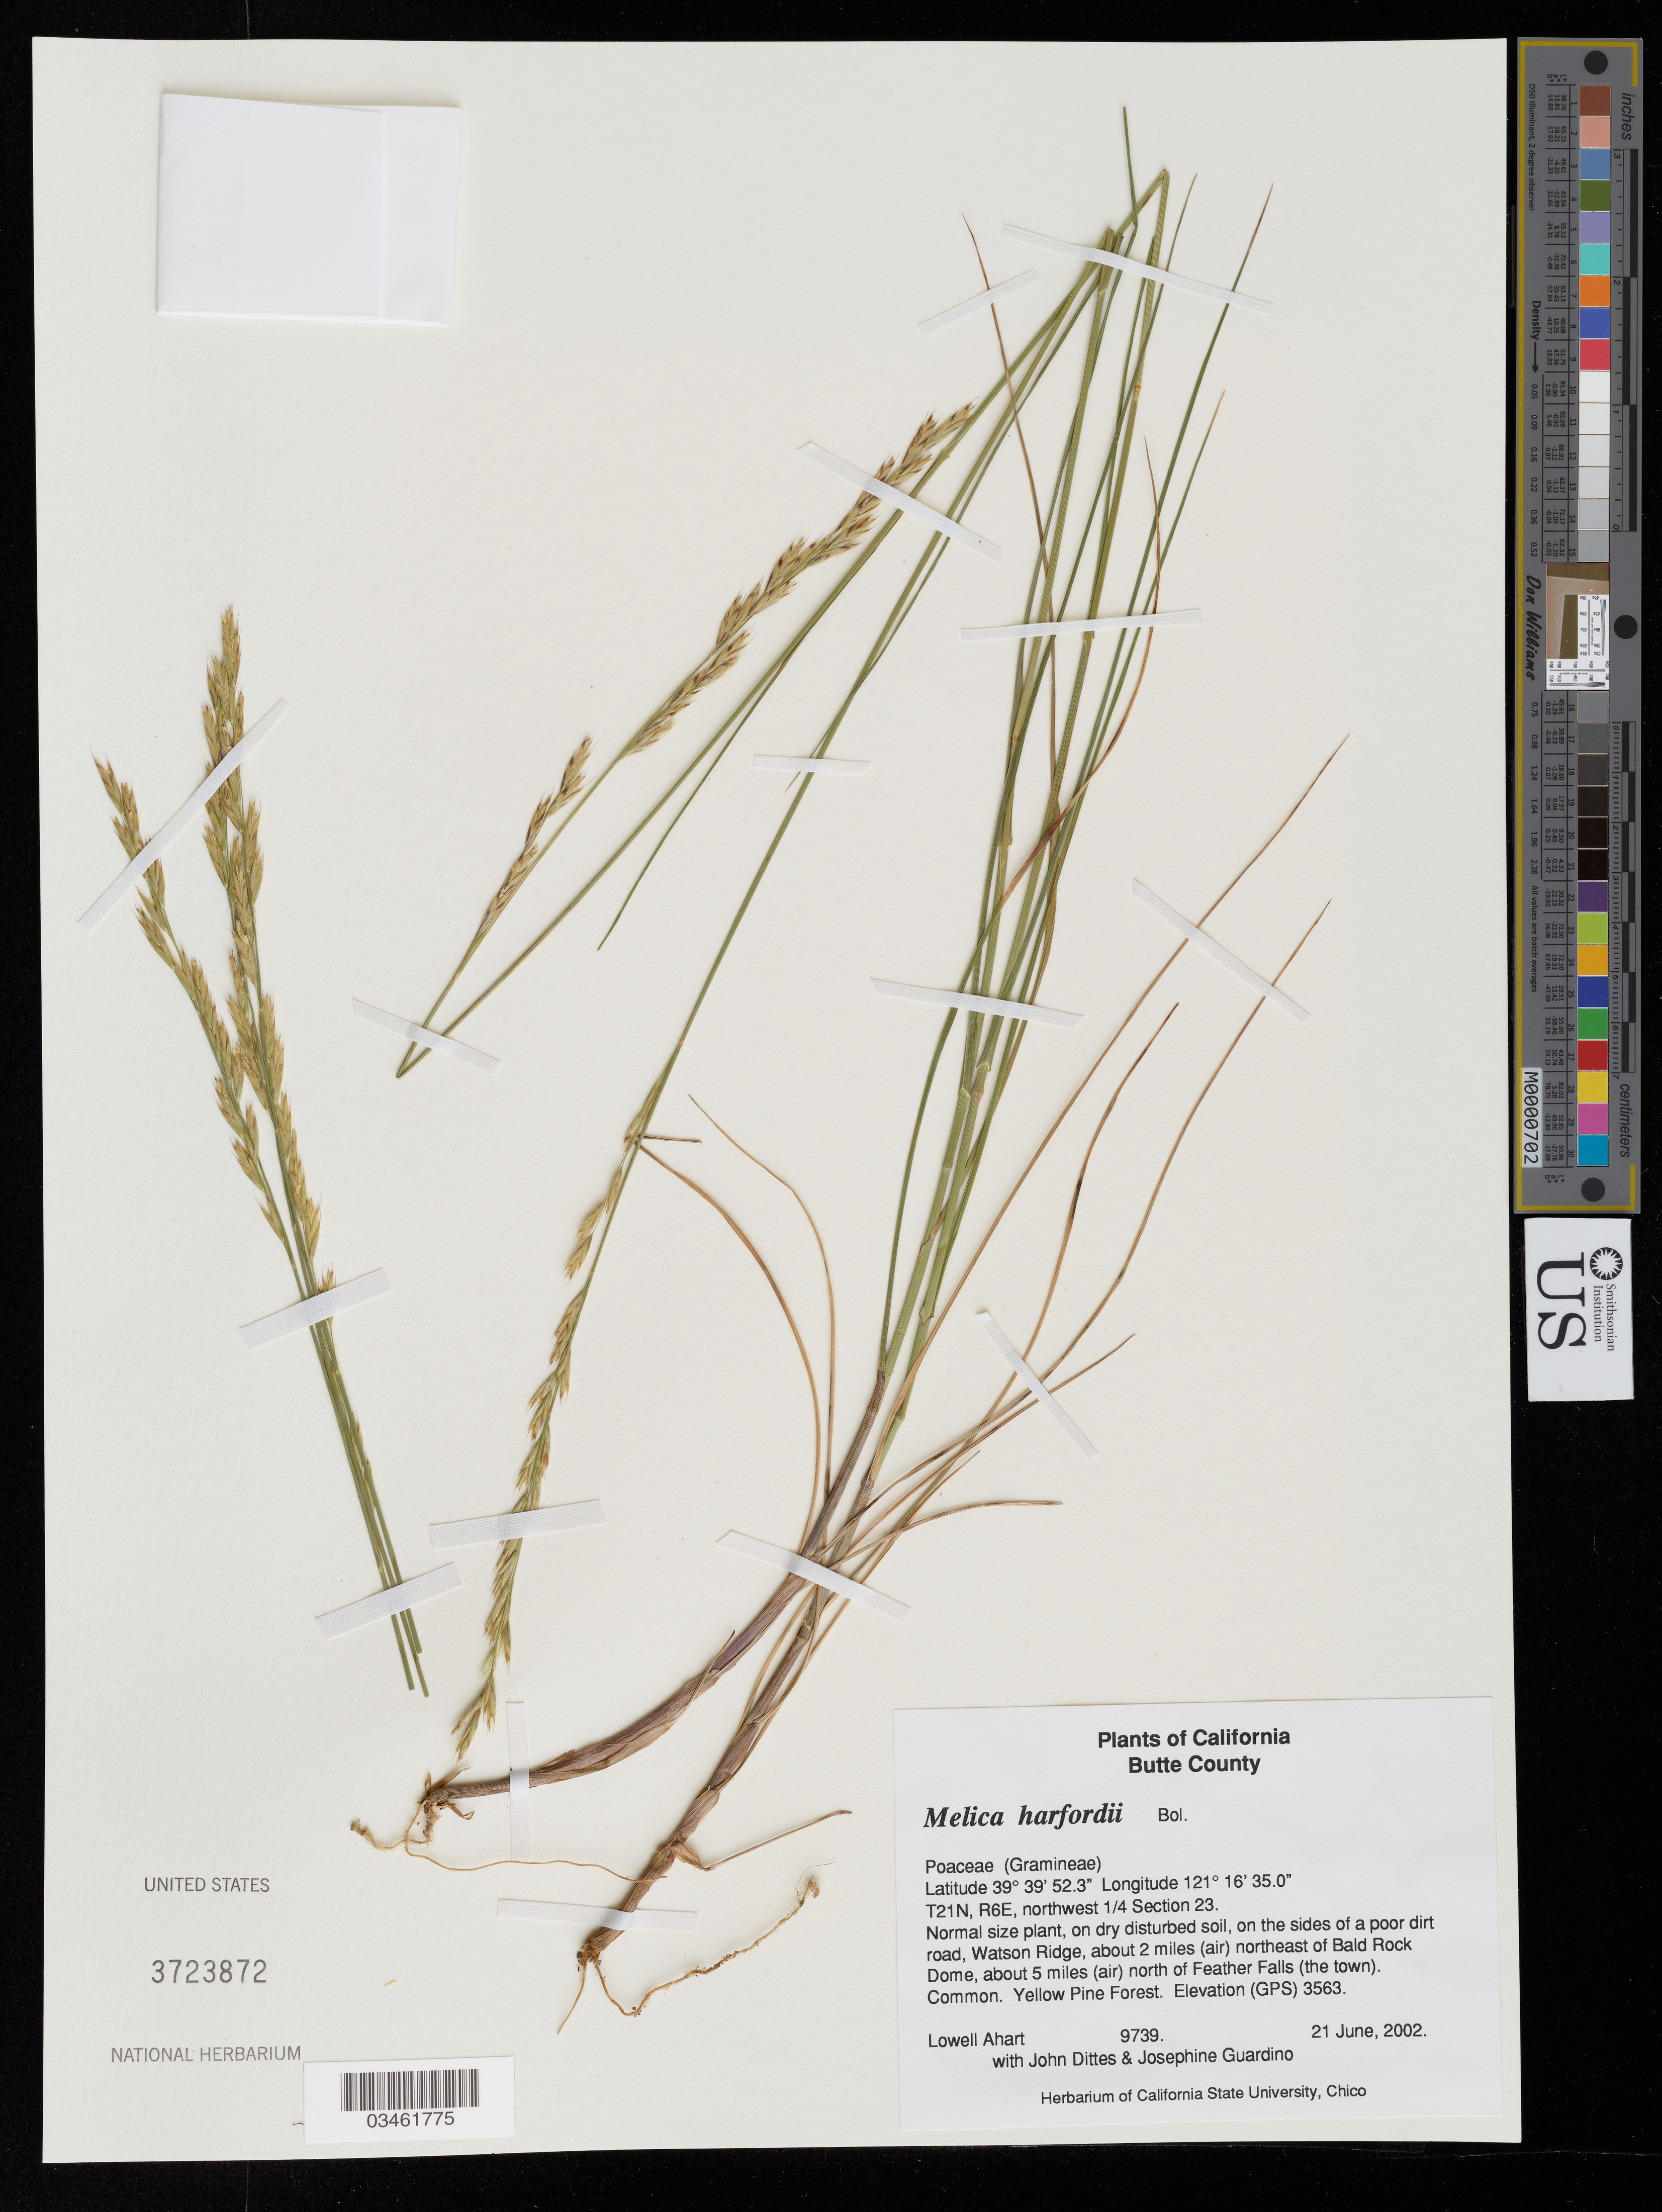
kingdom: Plantae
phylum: Tracheophyta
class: Liliopsida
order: Poales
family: Poaceae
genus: Melica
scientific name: Melica harfordii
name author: Bol.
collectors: L. Ahart, J. Dittes & J. Guardino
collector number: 9739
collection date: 2002-06-21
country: United States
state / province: California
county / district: Butte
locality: Butte County. T21N, R6E, northwest ¼ Section 23. On the sides of a poor dirt road, Watson Ridge, about 2 miles (air) northeast of Bald Rock Dome, about 5 miles (air) north of Feather Falls (the town).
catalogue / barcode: US 3723872